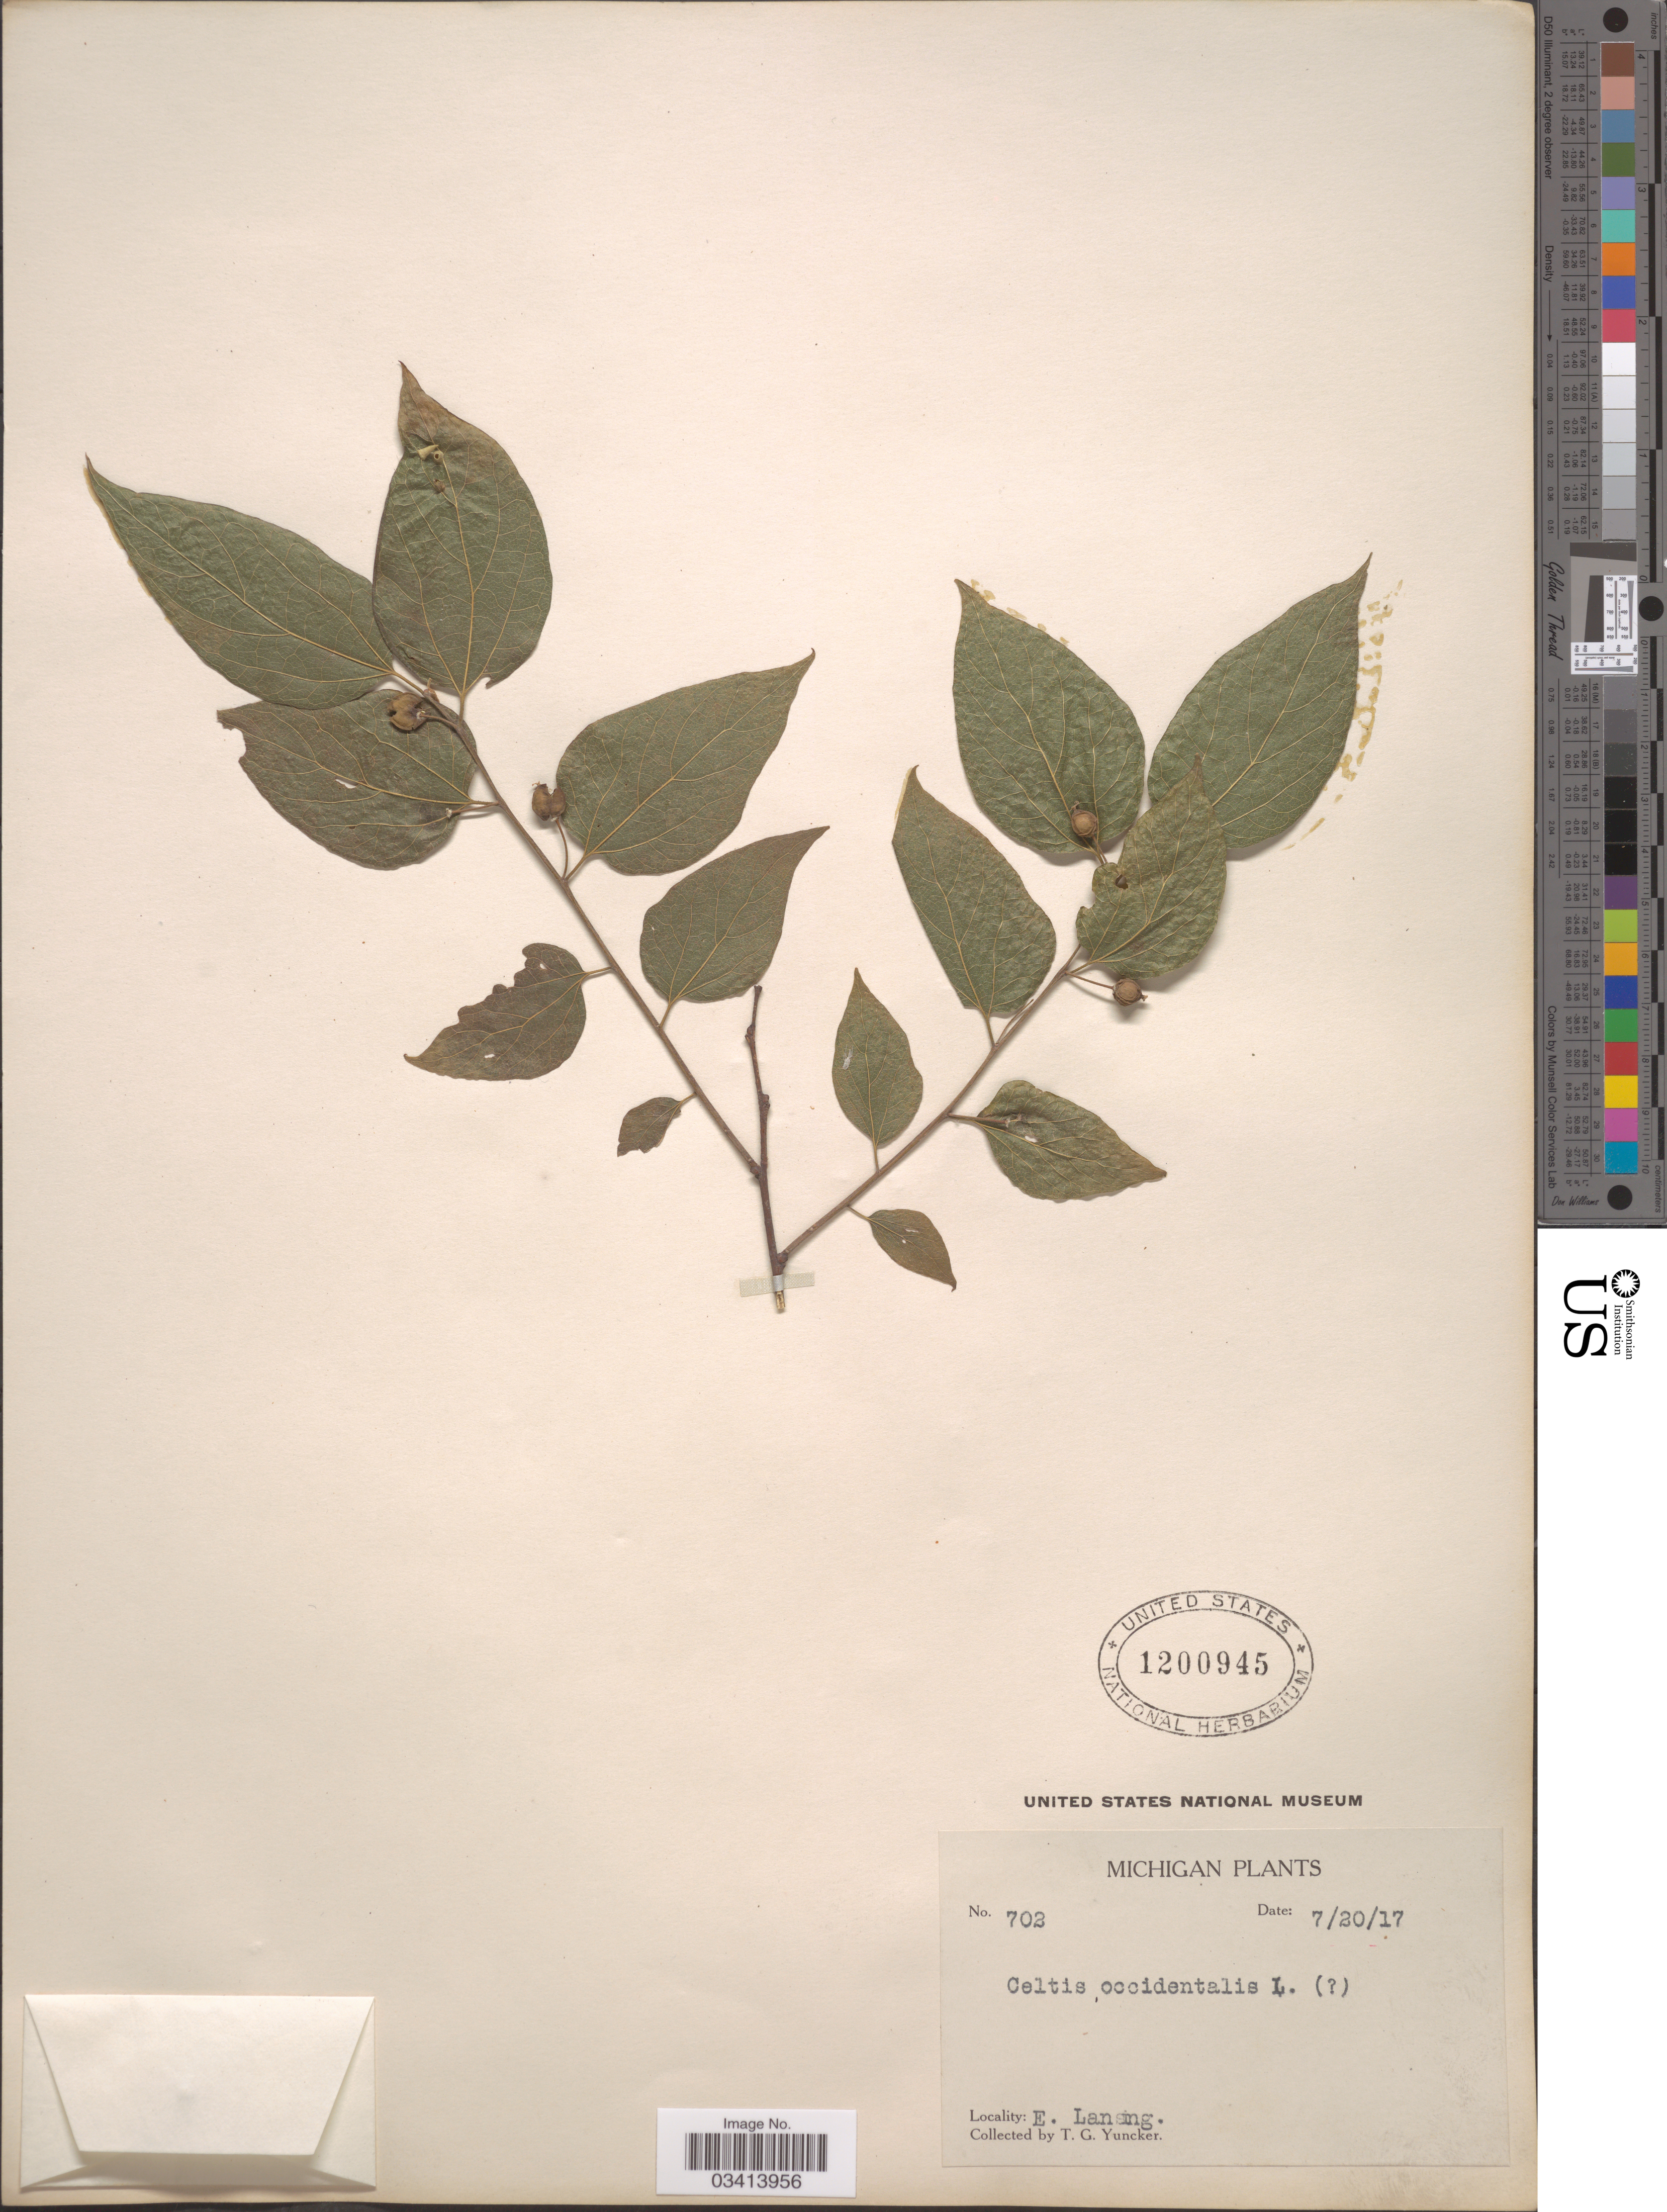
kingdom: Plantae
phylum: Tracheophyta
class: Magnoliopsida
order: Rosales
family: Cannabaceae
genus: Celtis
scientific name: Celtis occidentalis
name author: L.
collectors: T. G. Yuncker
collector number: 702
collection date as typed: Transcribed d/m/y: 20/7/17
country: United States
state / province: Michigan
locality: E. Lansing.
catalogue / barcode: US 1200945